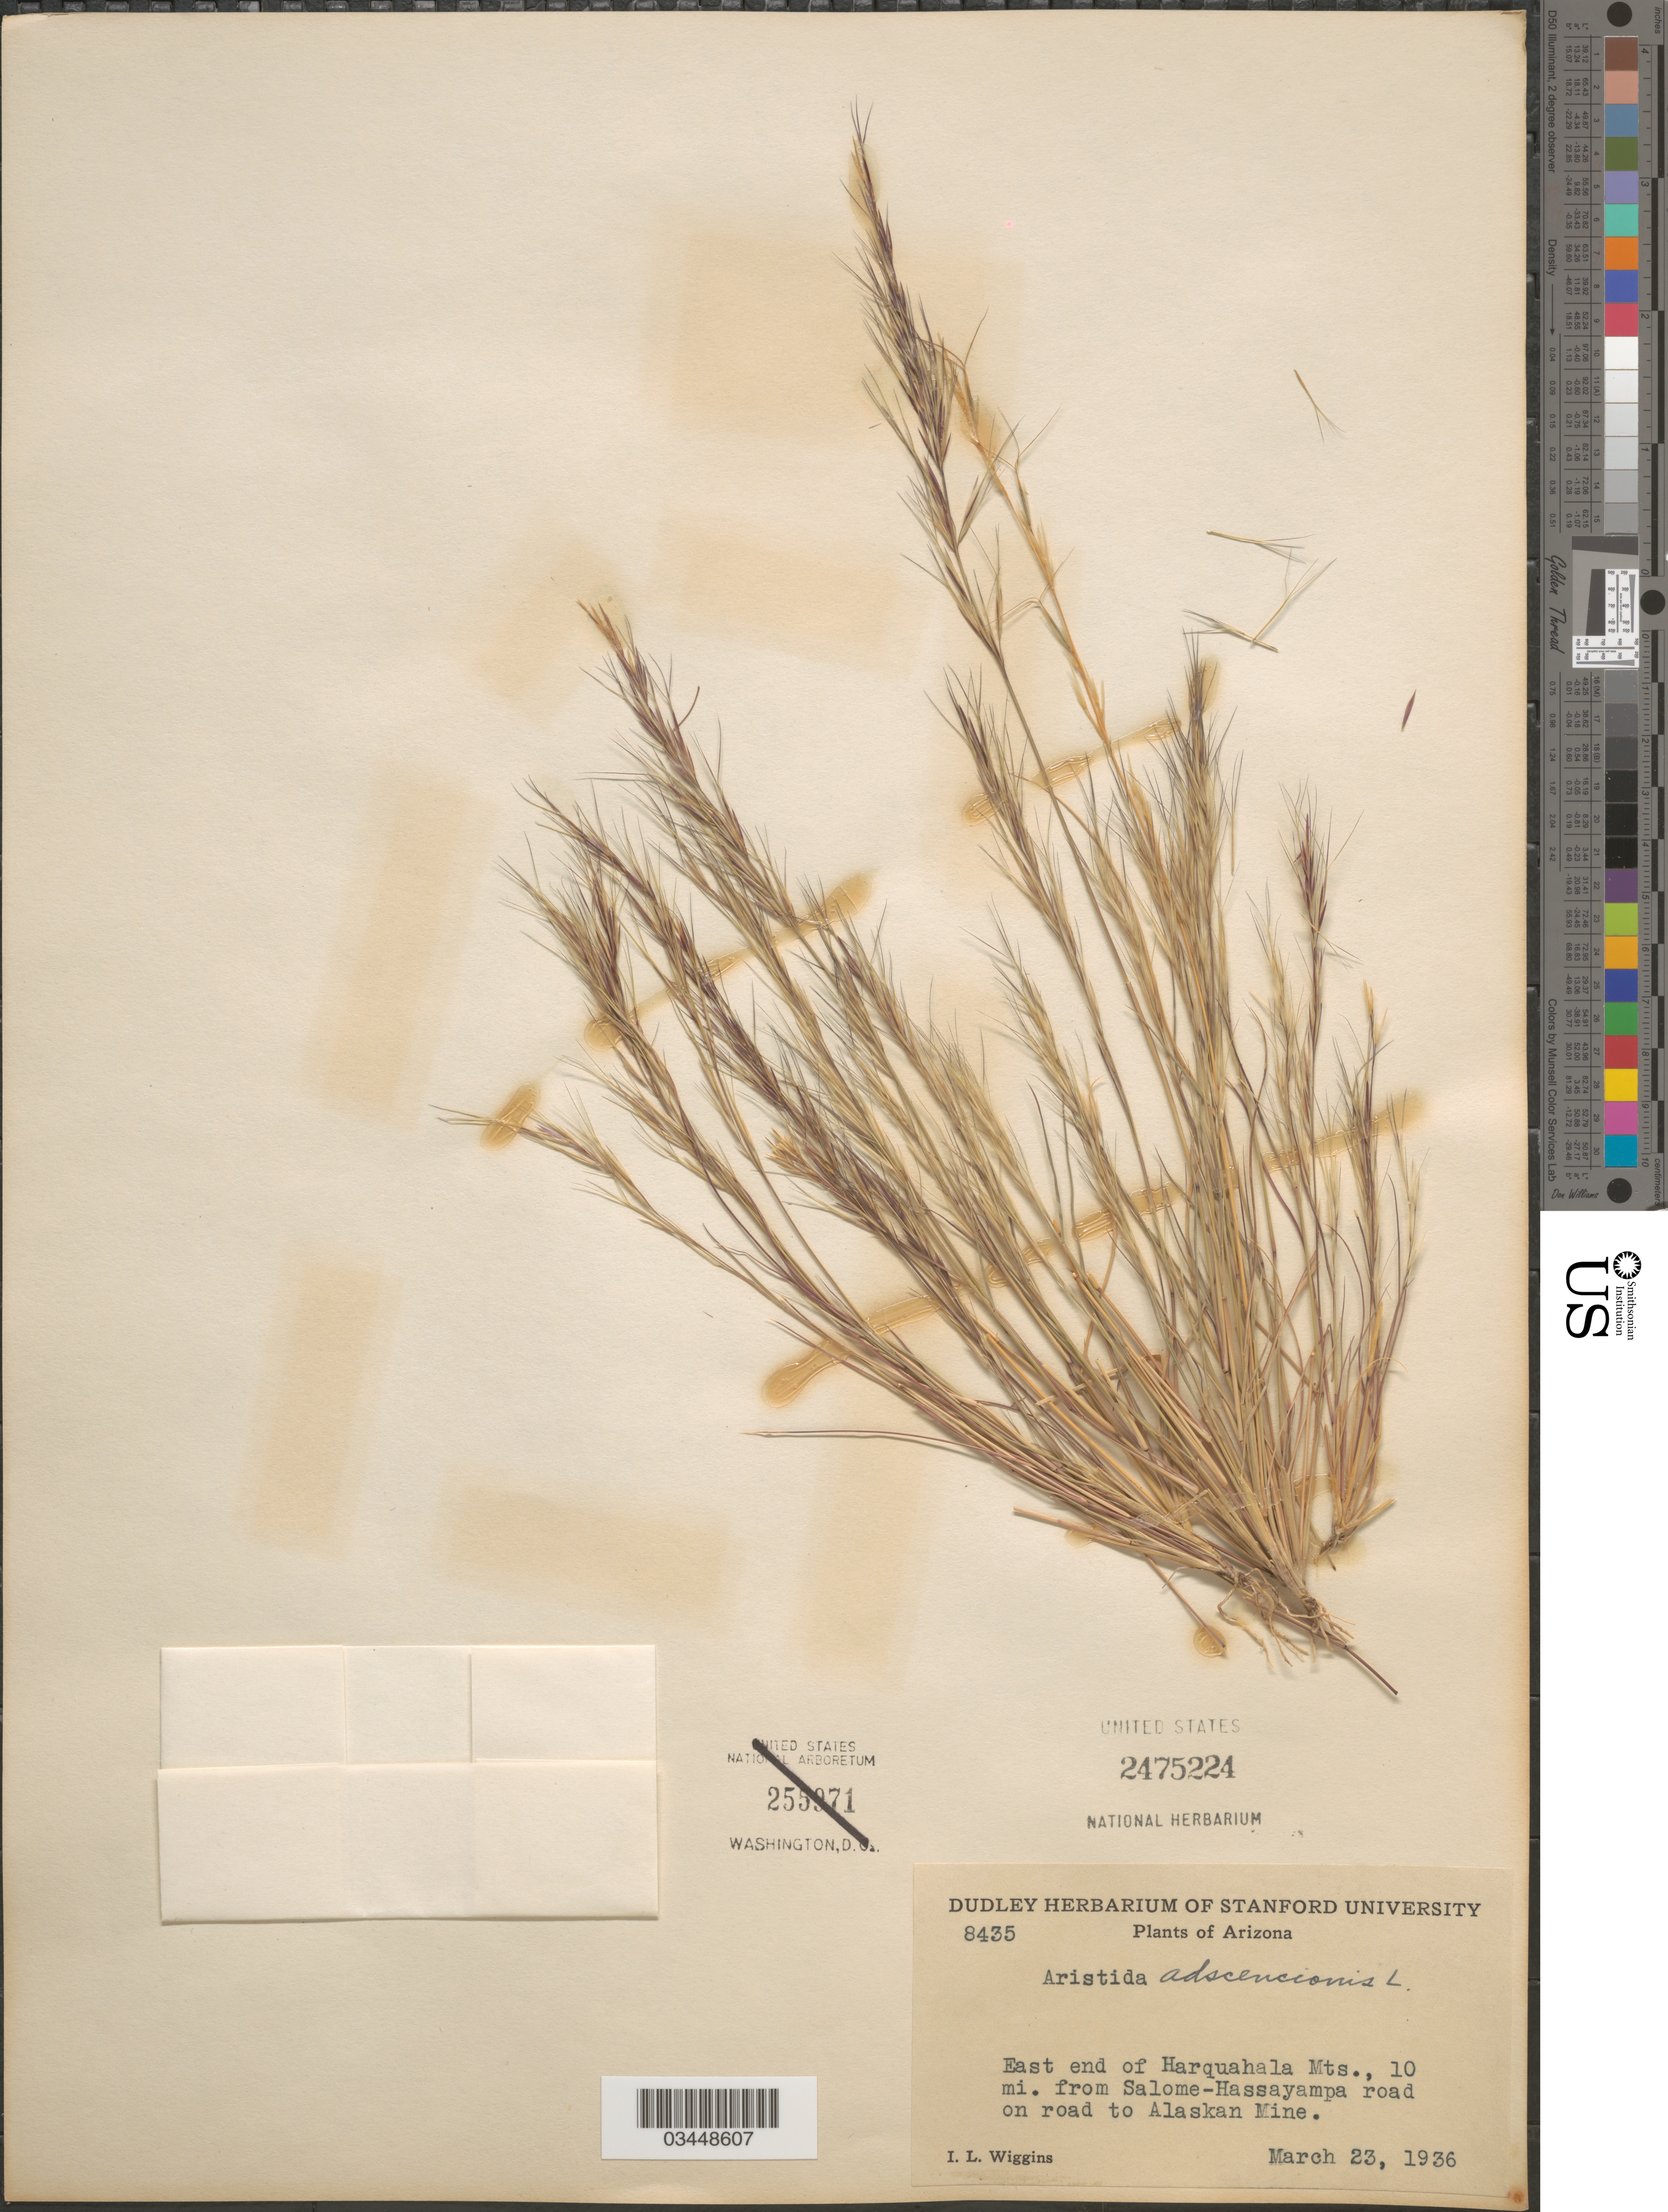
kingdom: Plantae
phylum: Tracheophyta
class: Liliopsida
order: Poales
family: Poaceae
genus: Aristida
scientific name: Aristida adscensionis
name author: L.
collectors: I. L. Wiggins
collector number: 8435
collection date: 1936-03-23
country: United States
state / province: Arizona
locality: East end of Harquahala Mts., 10 mi. from Salome-Hassayampa road on road to Alaskan Mine.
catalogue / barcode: US 2475224